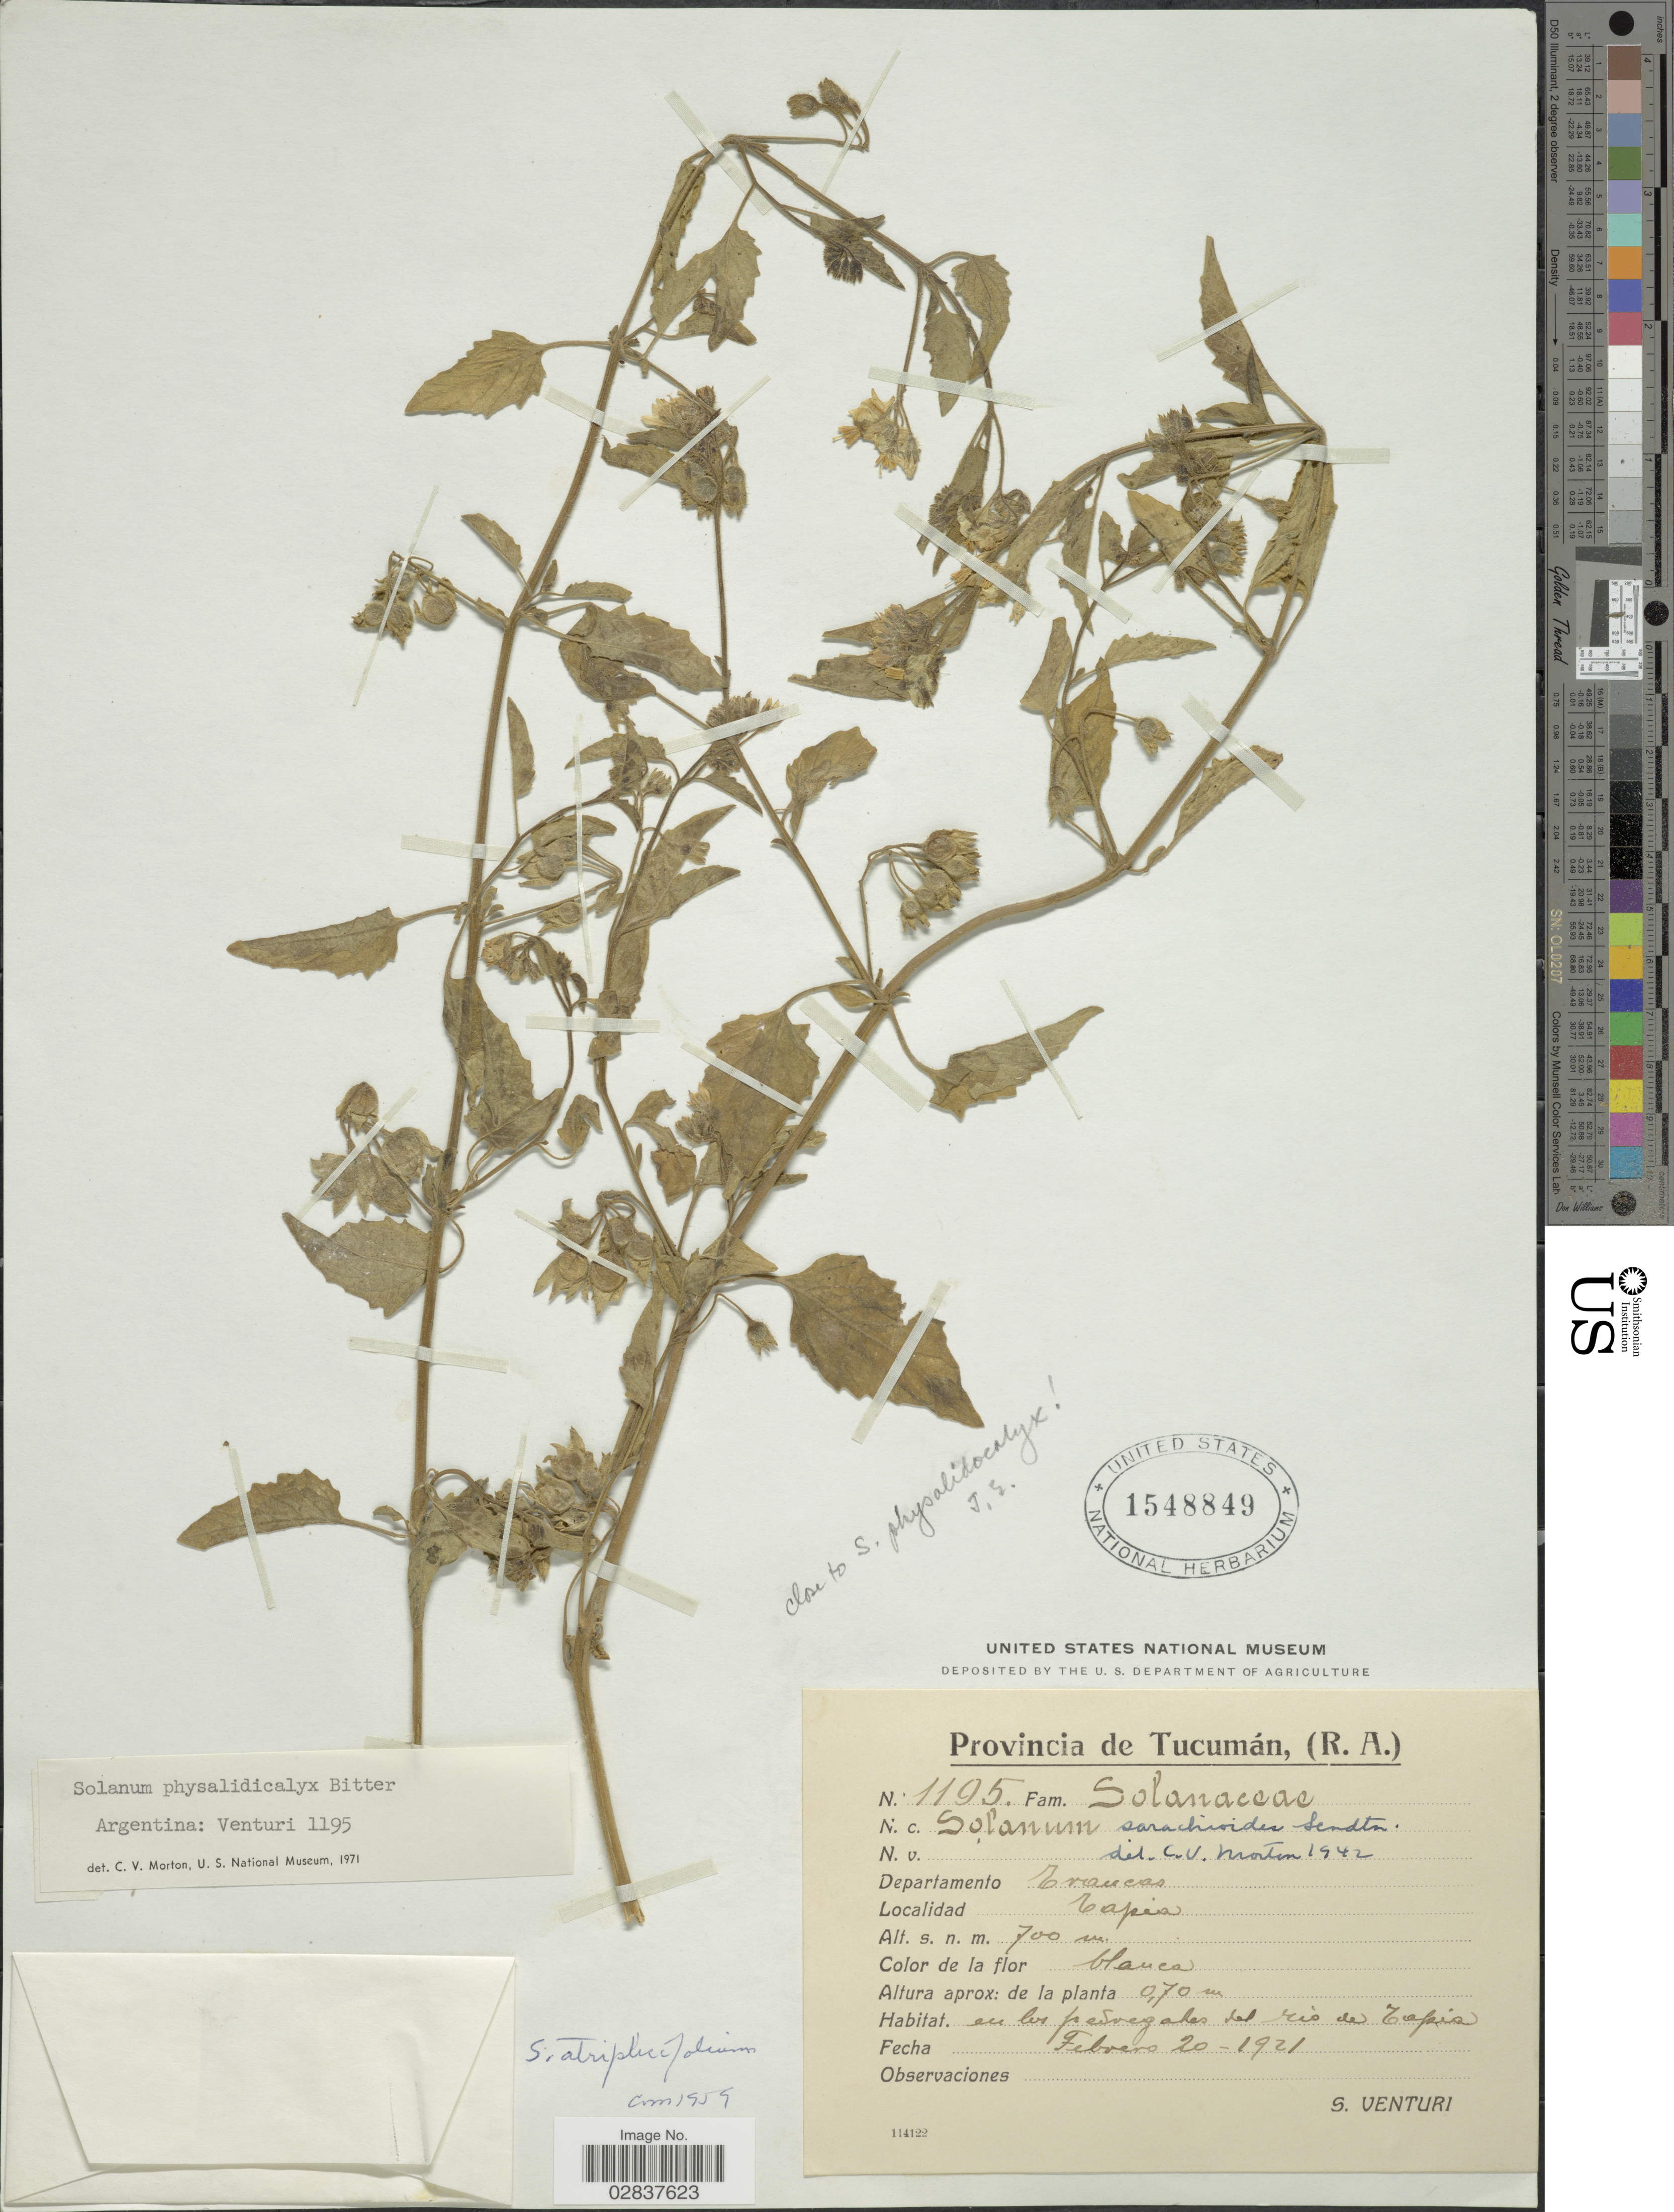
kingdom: Plantae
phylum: Tracheophyta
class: Magnoliopsida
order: Solanales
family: Solanaceae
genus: Solanum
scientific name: Solanum physalifolium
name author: Rusby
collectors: S. Venturi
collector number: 1195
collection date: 1921-02-20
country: Argentina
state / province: Tucuman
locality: (R.A.), Departamento Trancas, Tapia.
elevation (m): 700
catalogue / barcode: US 1548849